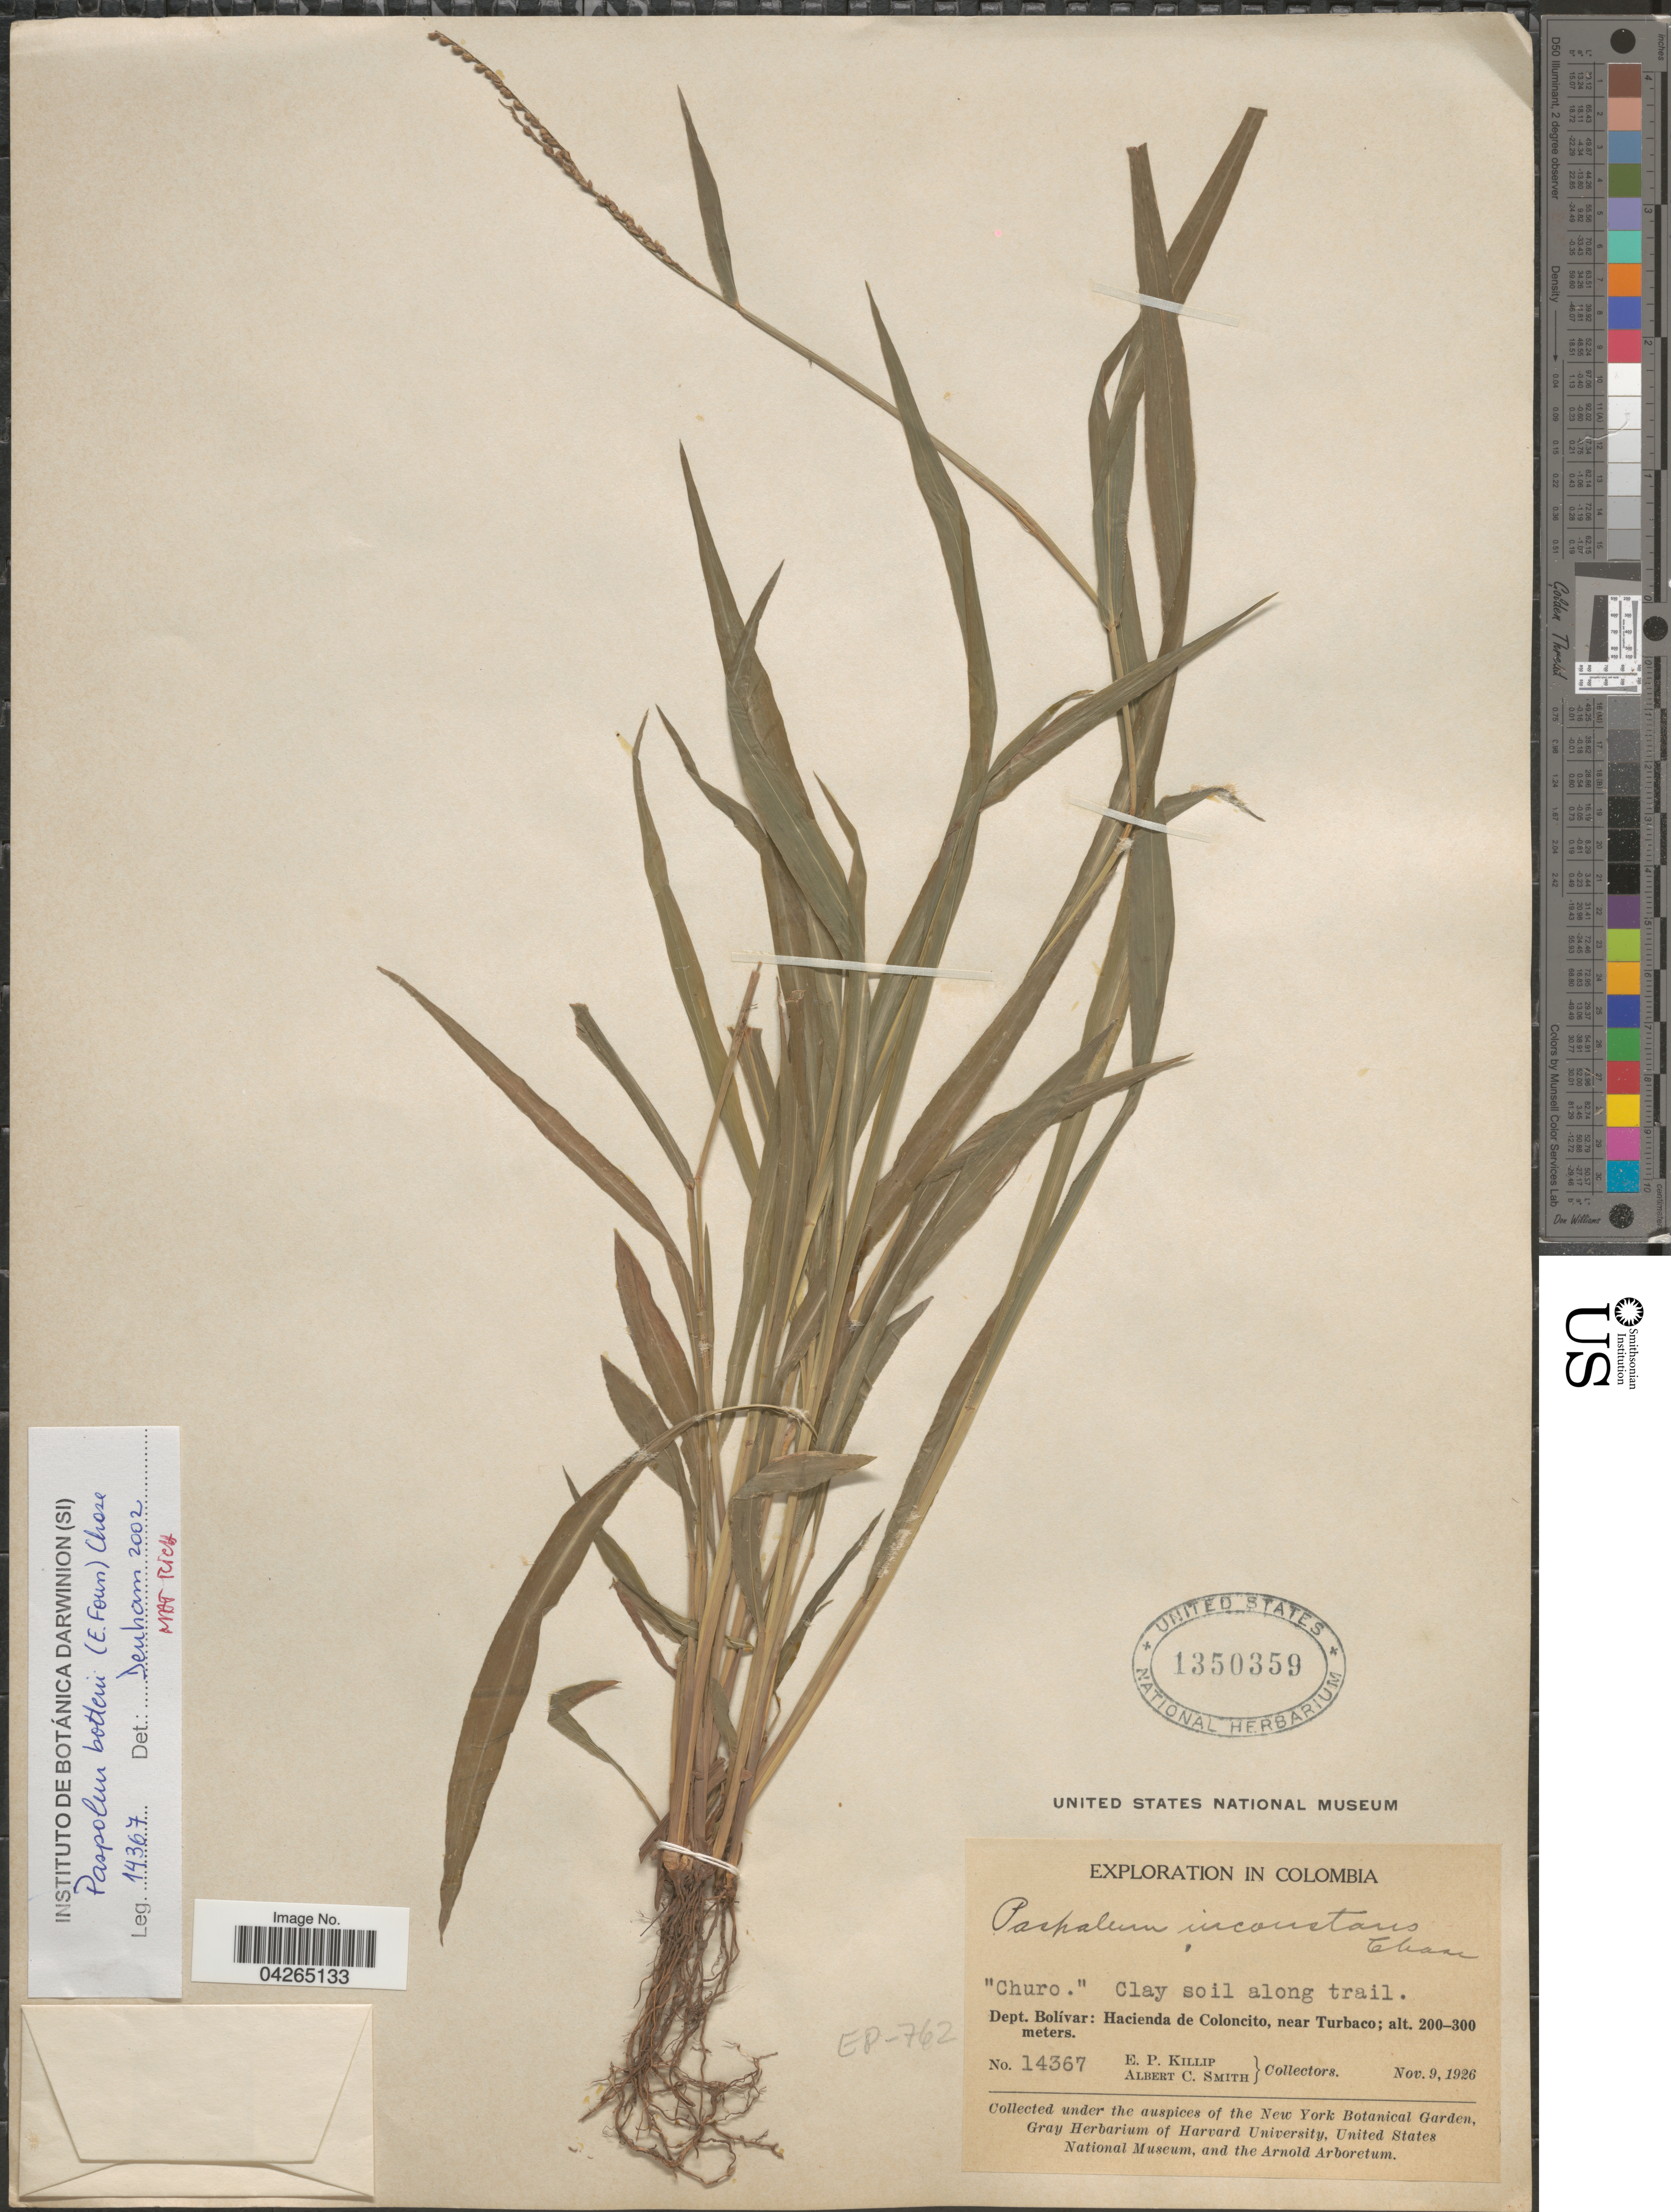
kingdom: Plantae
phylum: Tracheophyta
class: Liliopsida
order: Poales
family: Poaceae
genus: Paspalum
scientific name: Paspalum botterii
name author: (E. Fourn.) Chase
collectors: E. P. Killip & A. C. Smith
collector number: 14367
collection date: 1926-11-09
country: Colombia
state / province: Bolívar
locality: Exploration in Colombia. Dept. Bolívar: Hacienda de Coloncito, near Turbaco.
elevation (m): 200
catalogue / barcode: US 1350359